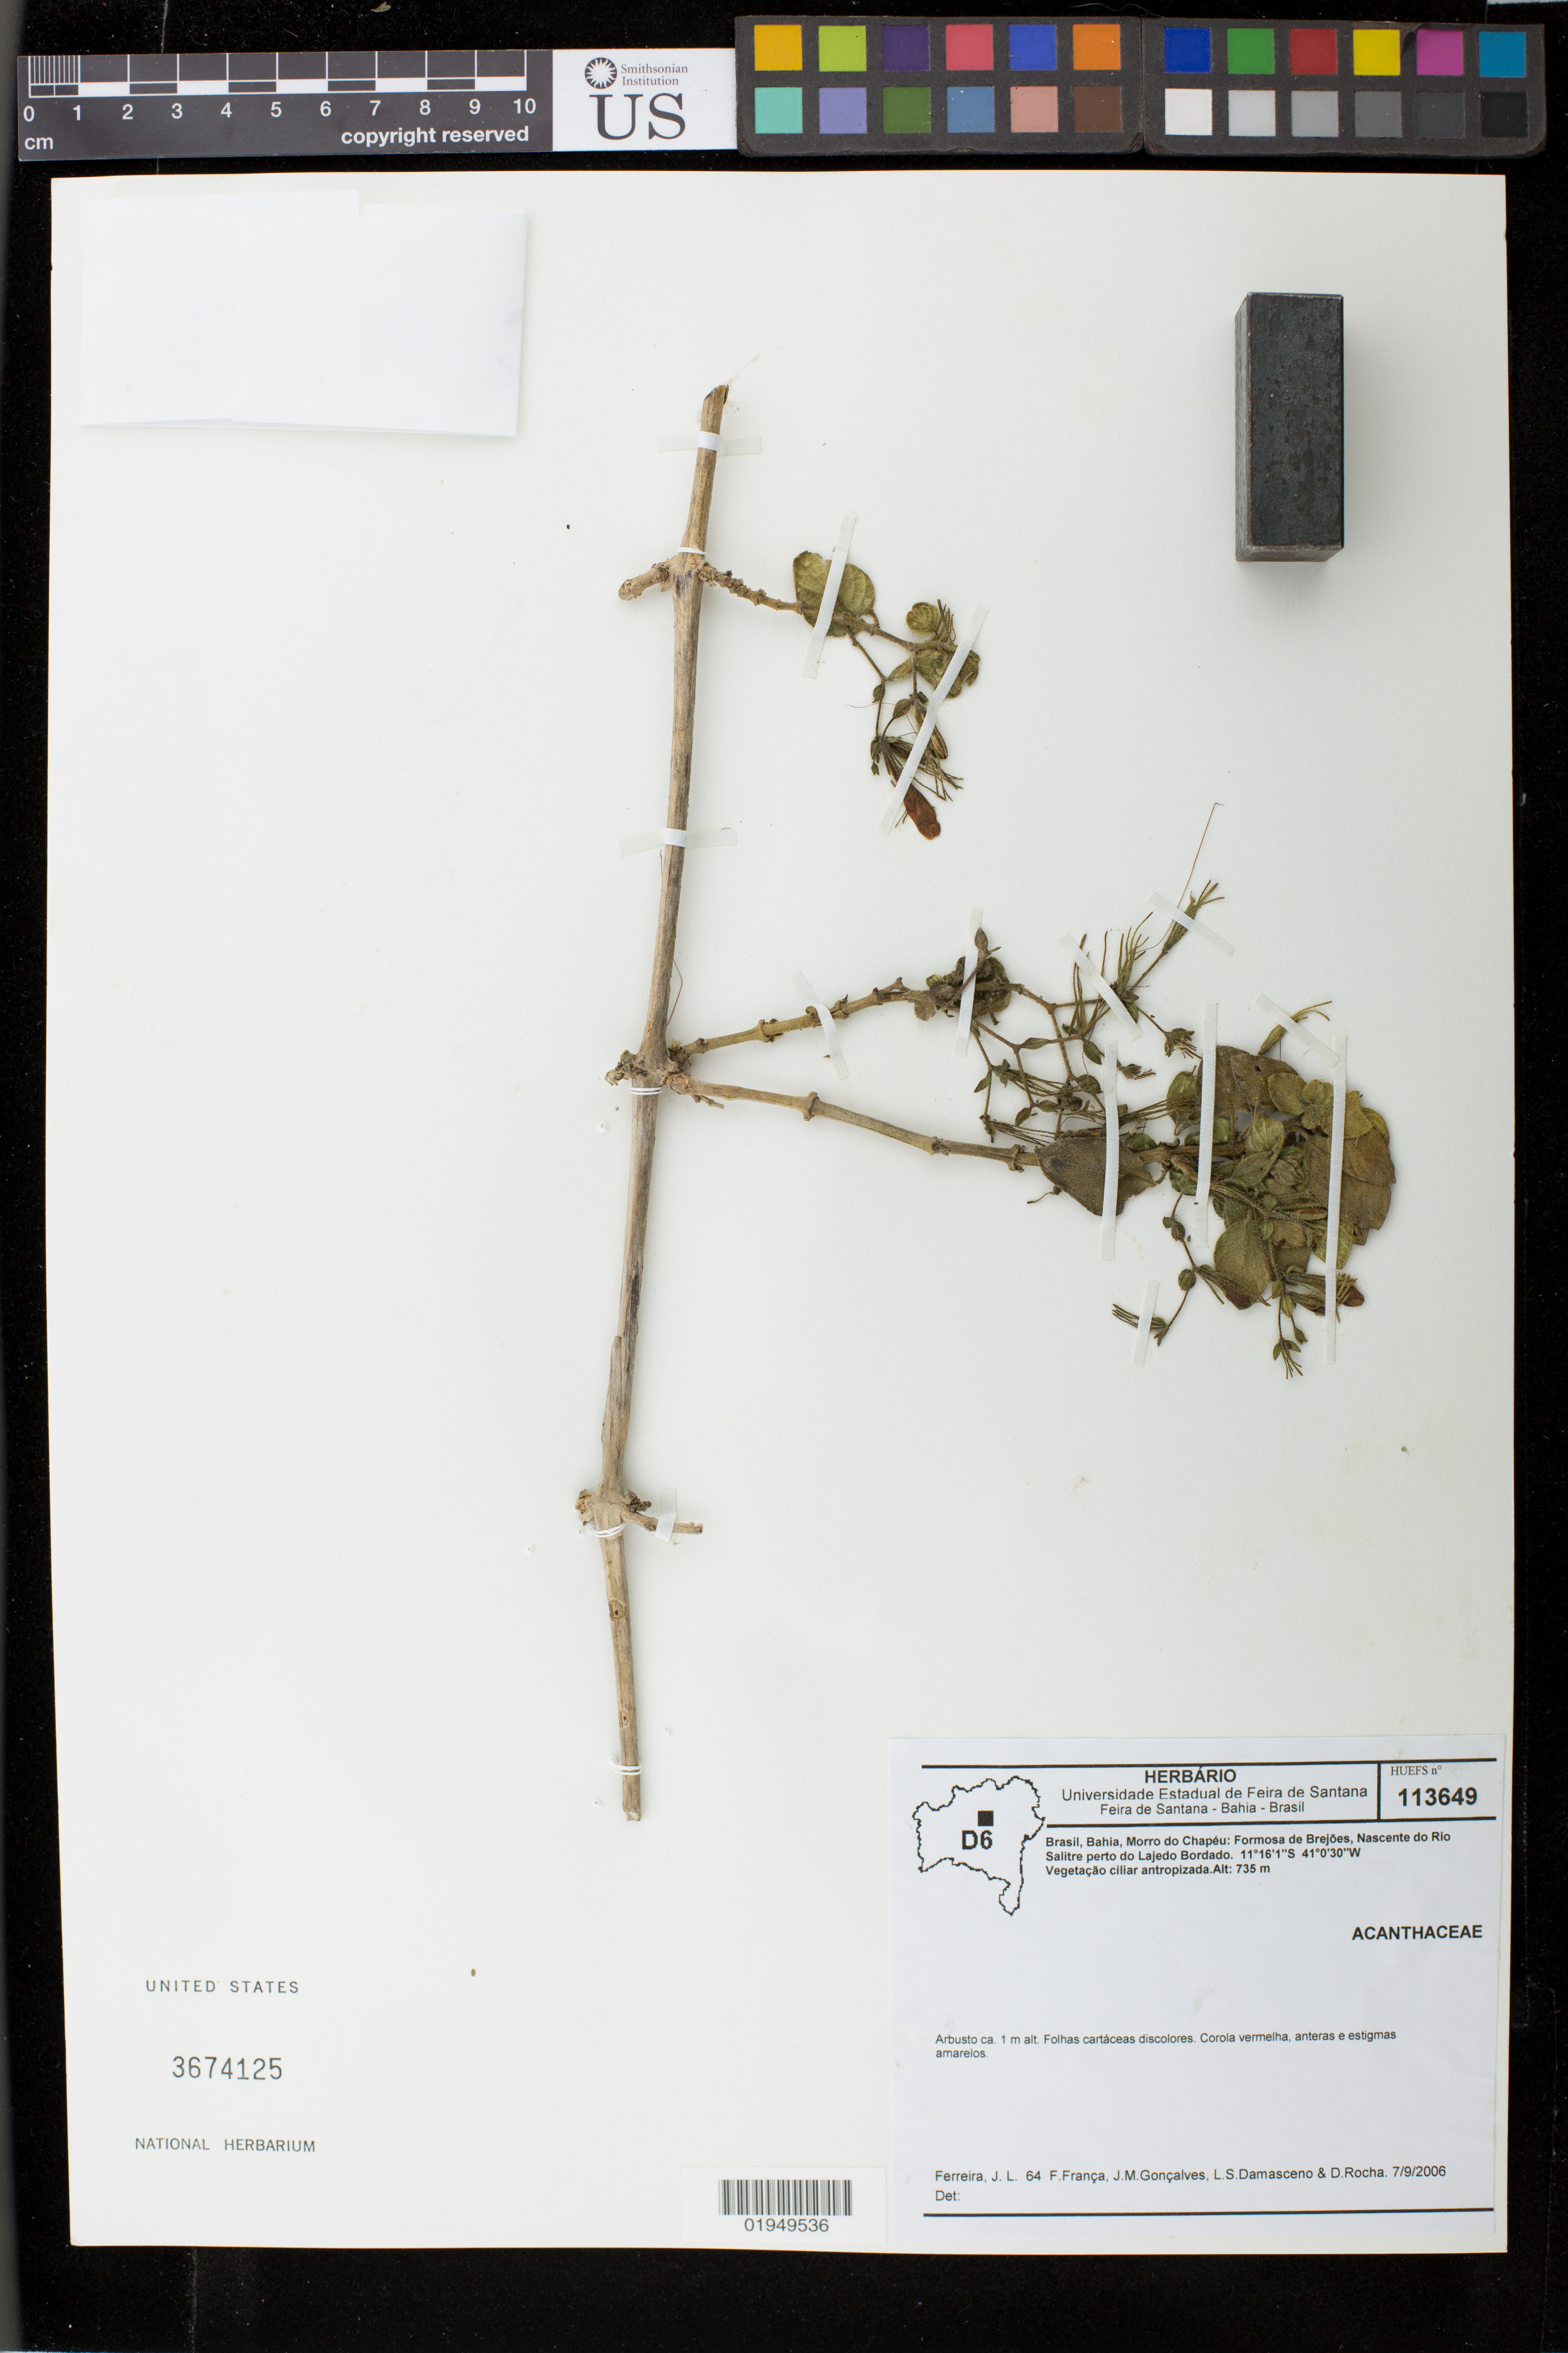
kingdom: Plantae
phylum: Tracheophyta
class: Magnoliopsida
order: Lamiales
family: Acanthaceae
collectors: J. Ferreira, F. França, J. Gonçalves, L. Damasceno & D. da Rocha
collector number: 64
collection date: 2006-09-07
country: Brazil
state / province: Bahia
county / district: Morro do Chapéu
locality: Formosa de Brejoes, Nascente do Rio Salitre perto do Lajedo Bordado.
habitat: Vegetacao ciliar antropizada.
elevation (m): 735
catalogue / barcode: US 3674125